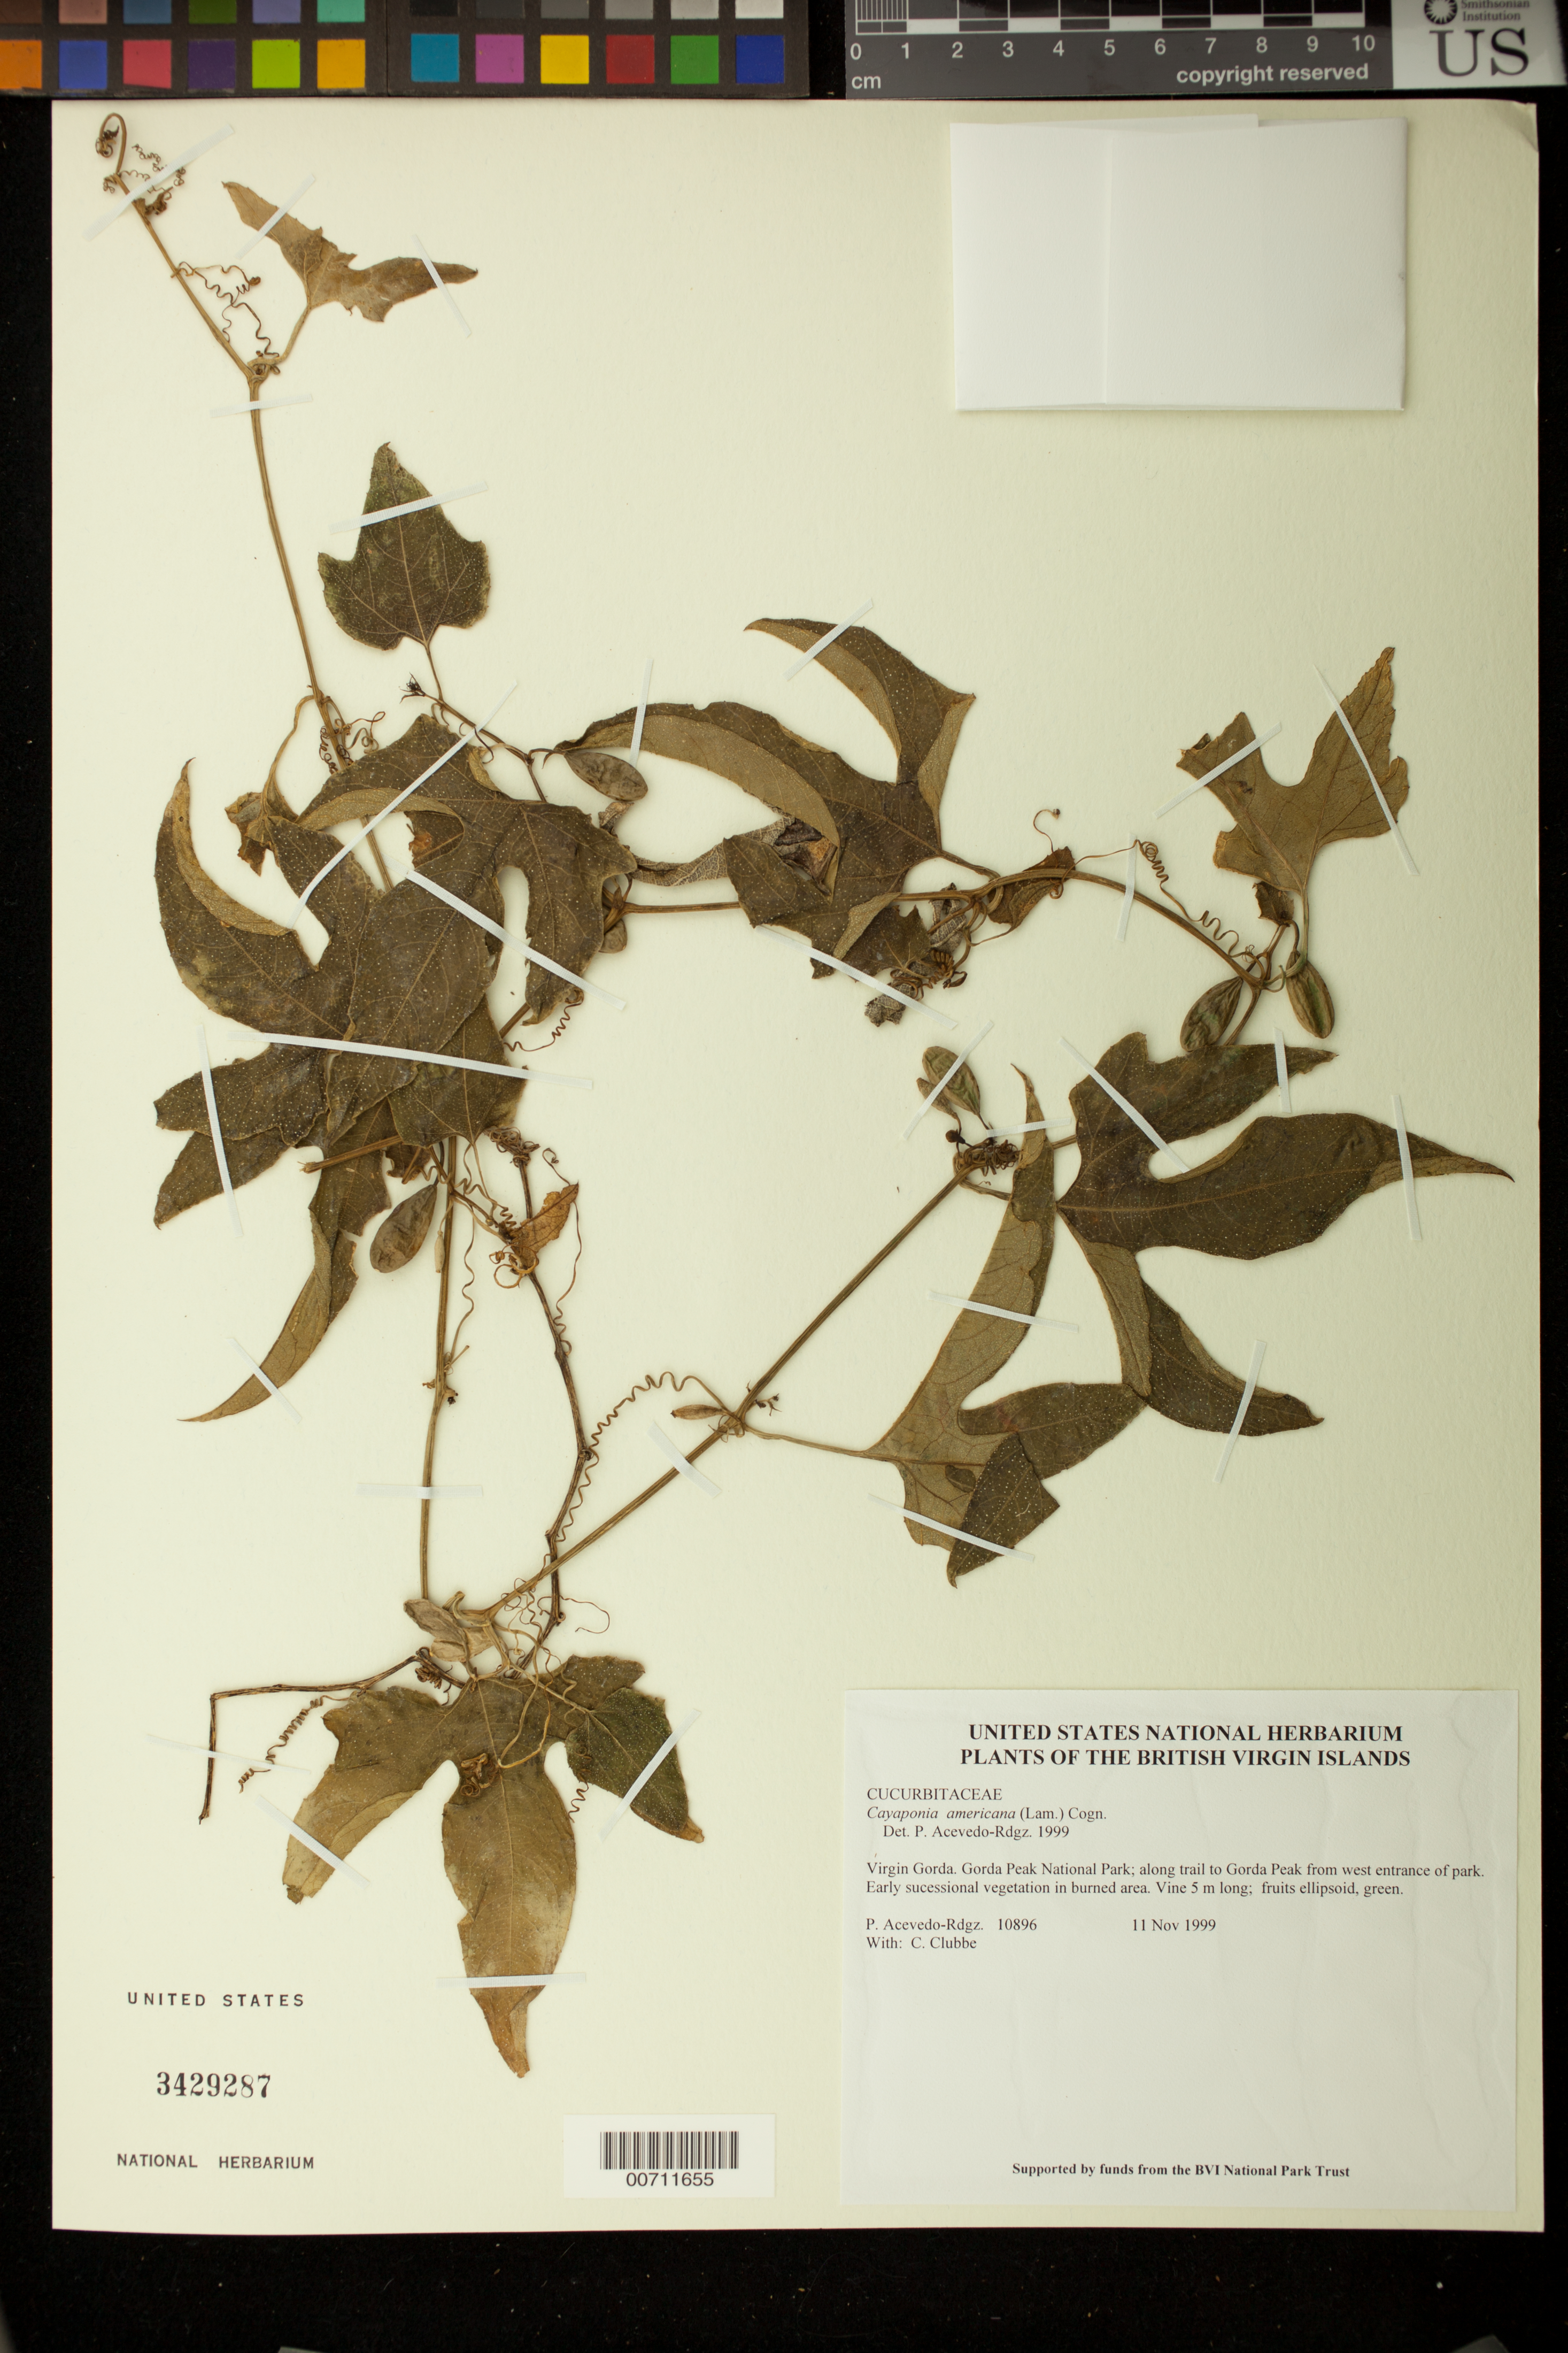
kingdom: Plantae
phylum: Tracheophyta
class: Magnoliopsida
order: Cucurbitales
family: Cucurbitaceae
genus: Cayaponia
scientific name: Cayaponia americana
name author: (Lam.) Cogn.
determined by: Acevedo-Rodríguez, P., (BOT), Smithsonian Institution - National Museum of Natural History (UNITED STATES)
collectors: P. Acevedo-Rodr., C. Clubbe, M. Gillman & C. Hankamer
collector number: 10896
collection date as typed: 11 Nov 1999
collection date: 1999-11-11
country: British Virgin Islands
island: Virgin Gorda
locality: Gorda Peak National Park; along trail to Gorda Peak from west entrance of park.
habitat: Early sucessional vegetation in burned area.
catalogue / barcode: US 3429287